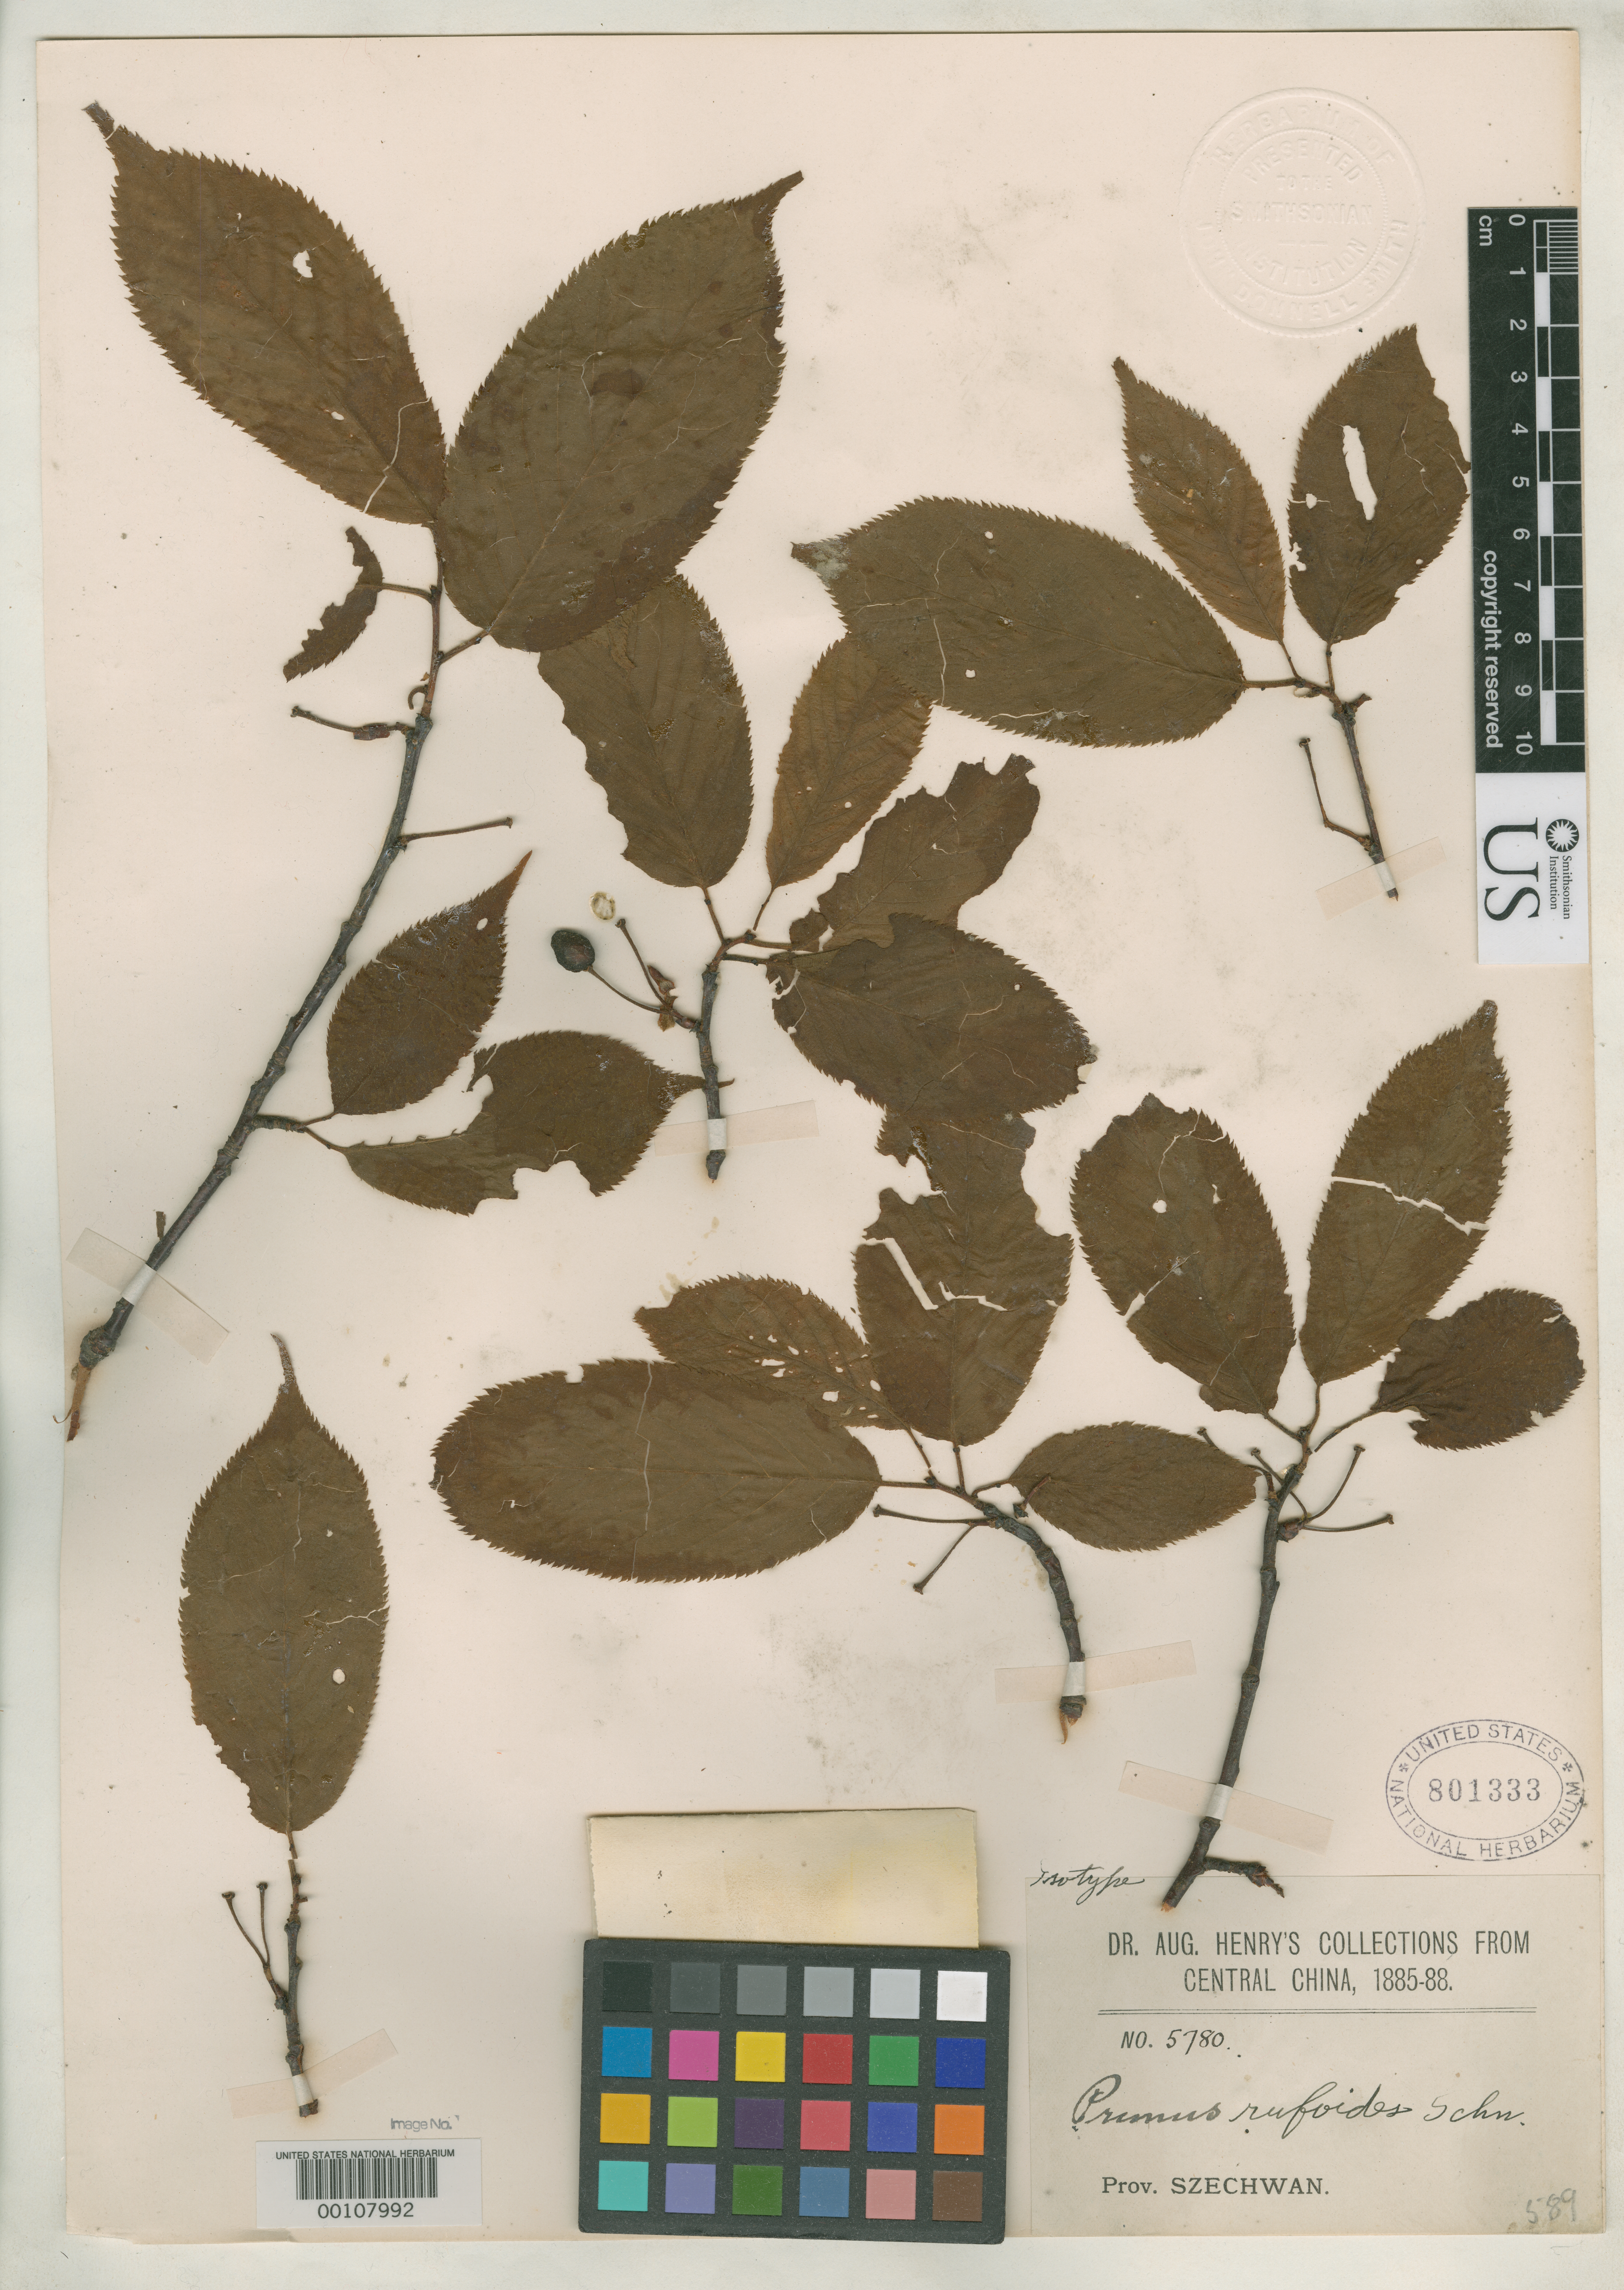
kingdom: Plantae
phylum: Tracheophyta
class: Magnoliopsida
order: Rosales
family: Rosaceae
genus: Prunus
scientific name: Prunus rufoides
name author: C.K. Schneid.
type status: Isotype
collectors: A. Henry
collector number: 5780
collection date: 1885/1888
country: China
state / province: Sichuan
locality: Central China. Prov. Szechwan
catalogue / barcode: US 801333